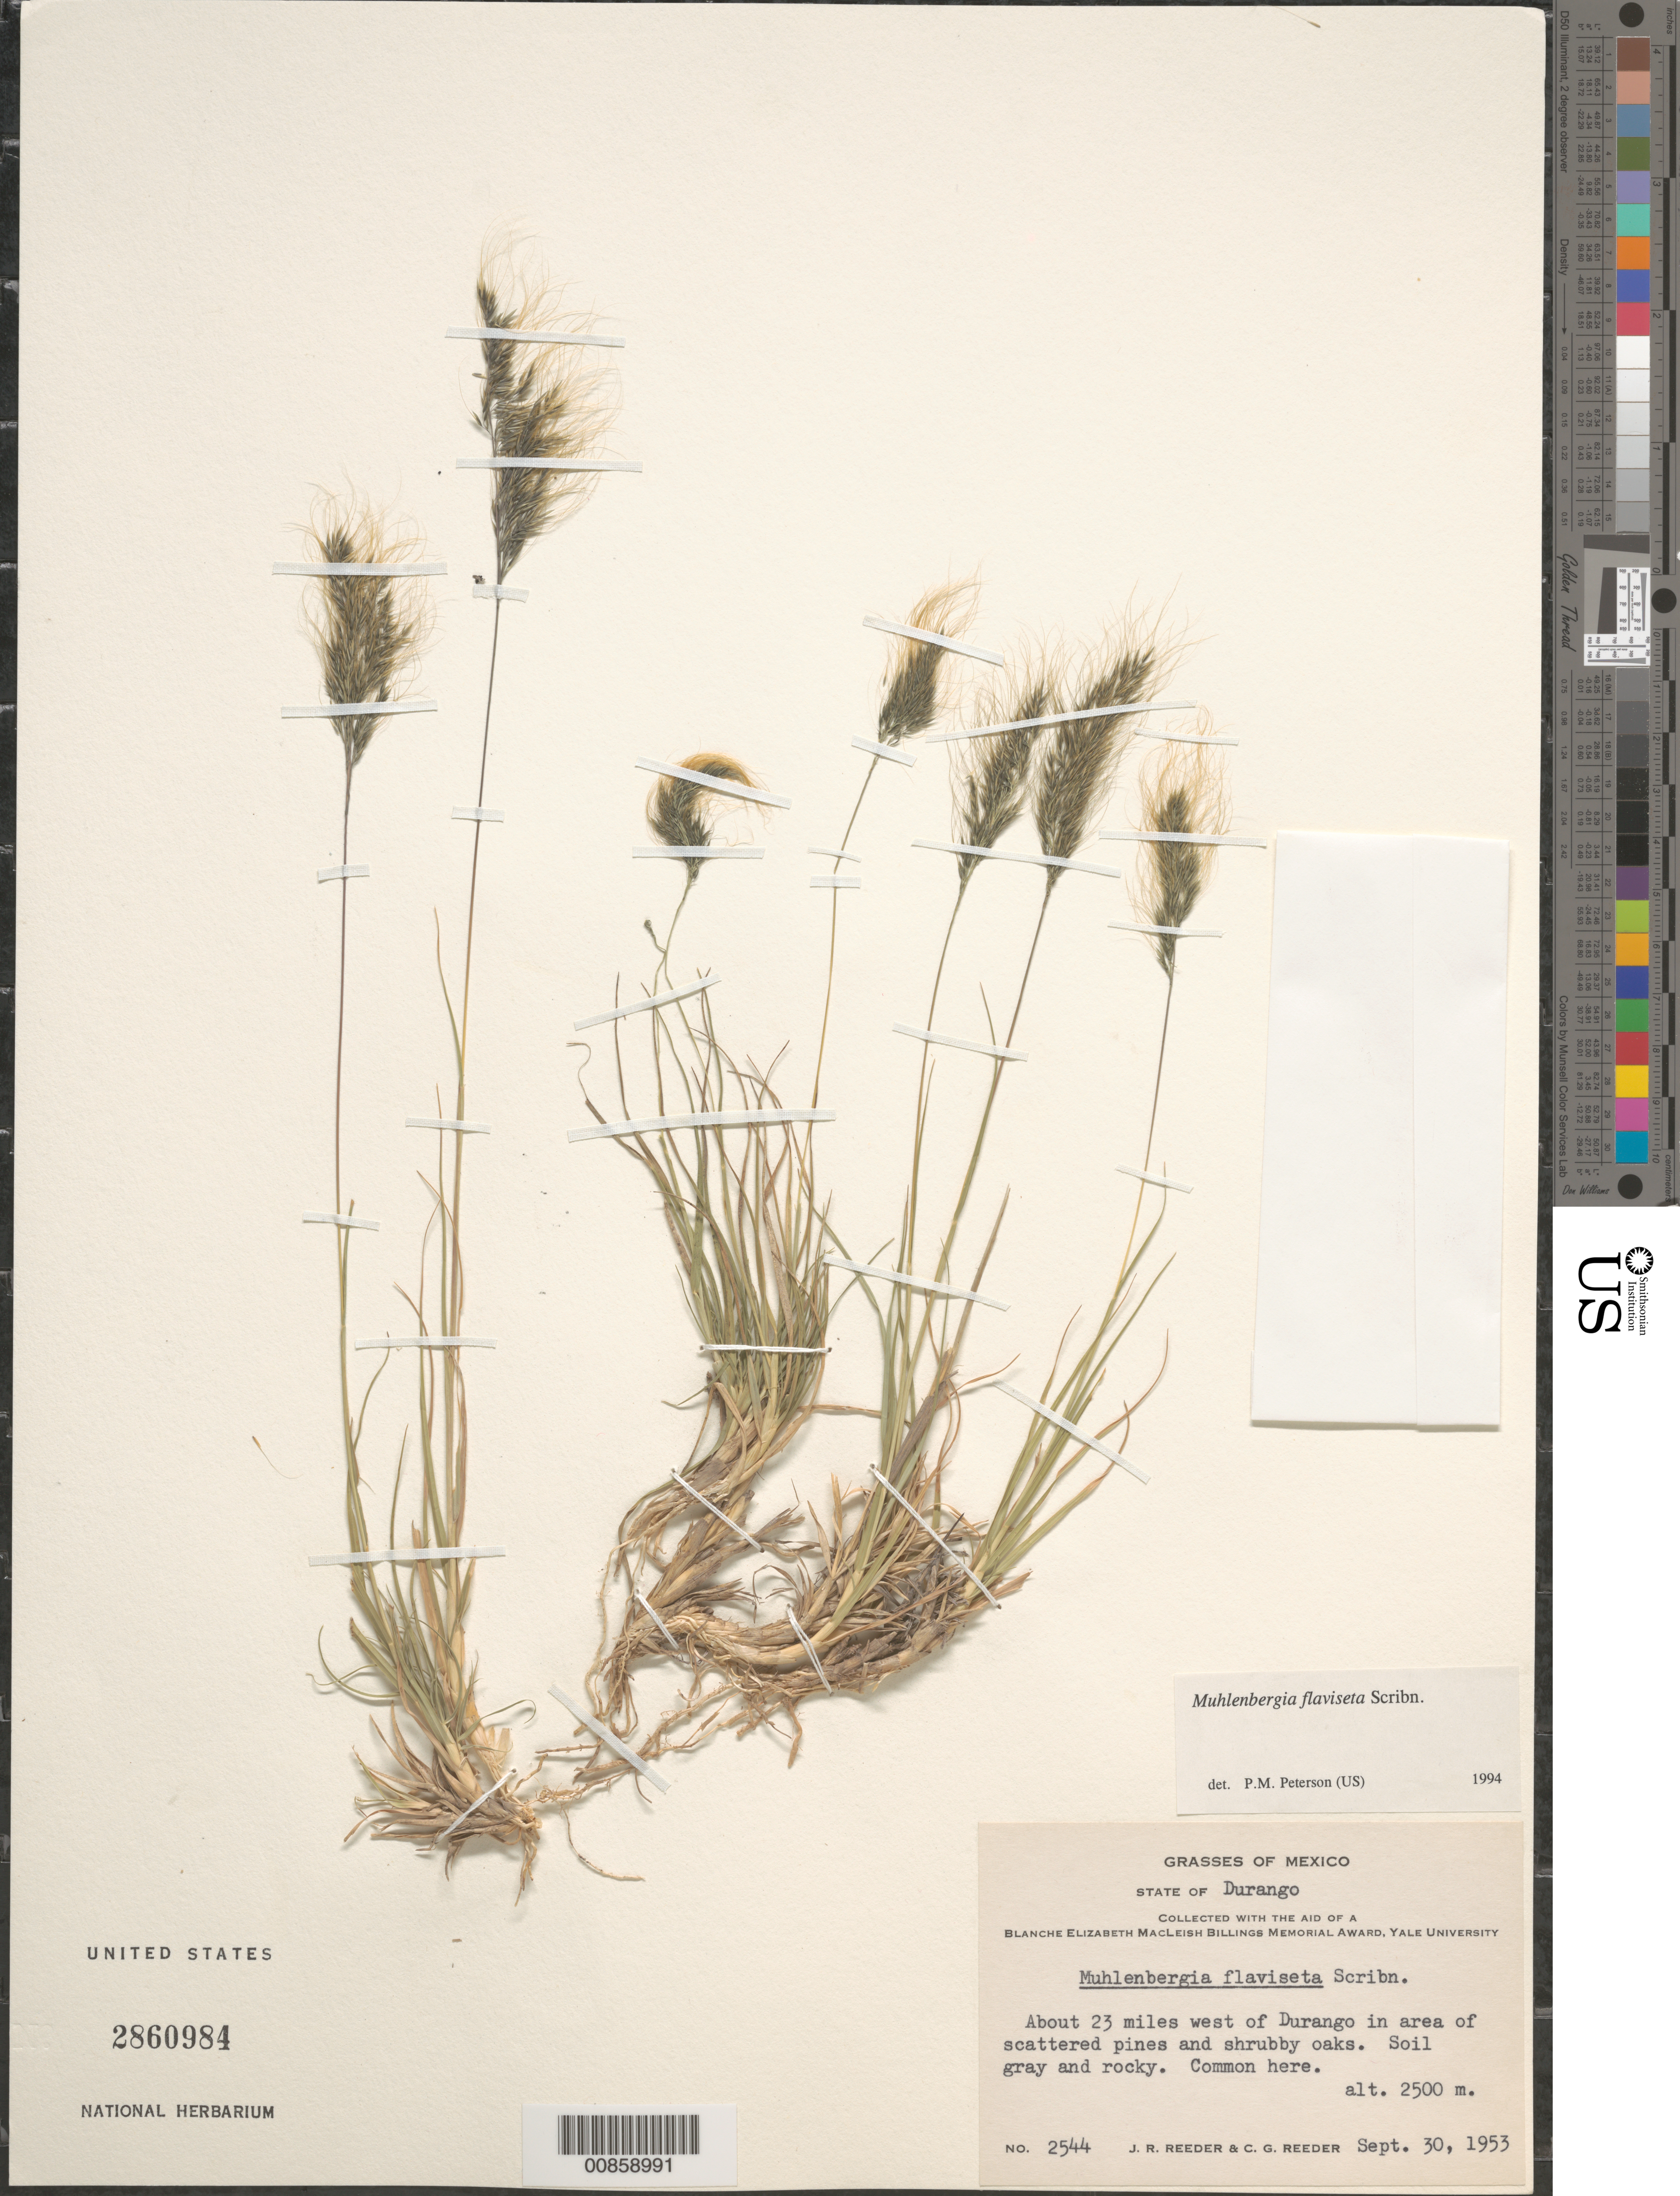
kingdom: Plantae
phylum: Tracheophyta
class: Liliopsida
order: Poales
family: Poaceae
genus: Muhlenbergia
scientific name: Muhlenbergia flaviseta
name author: Scribn.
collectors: J. R. Reeder & C. G. Reeder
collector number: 2544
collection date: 1953-09-30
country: Mexico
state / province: Durango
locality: About 23 miles west of Durango in area of scattered pines and shrubby oaks.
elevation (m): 2500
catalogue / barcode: US 2860984